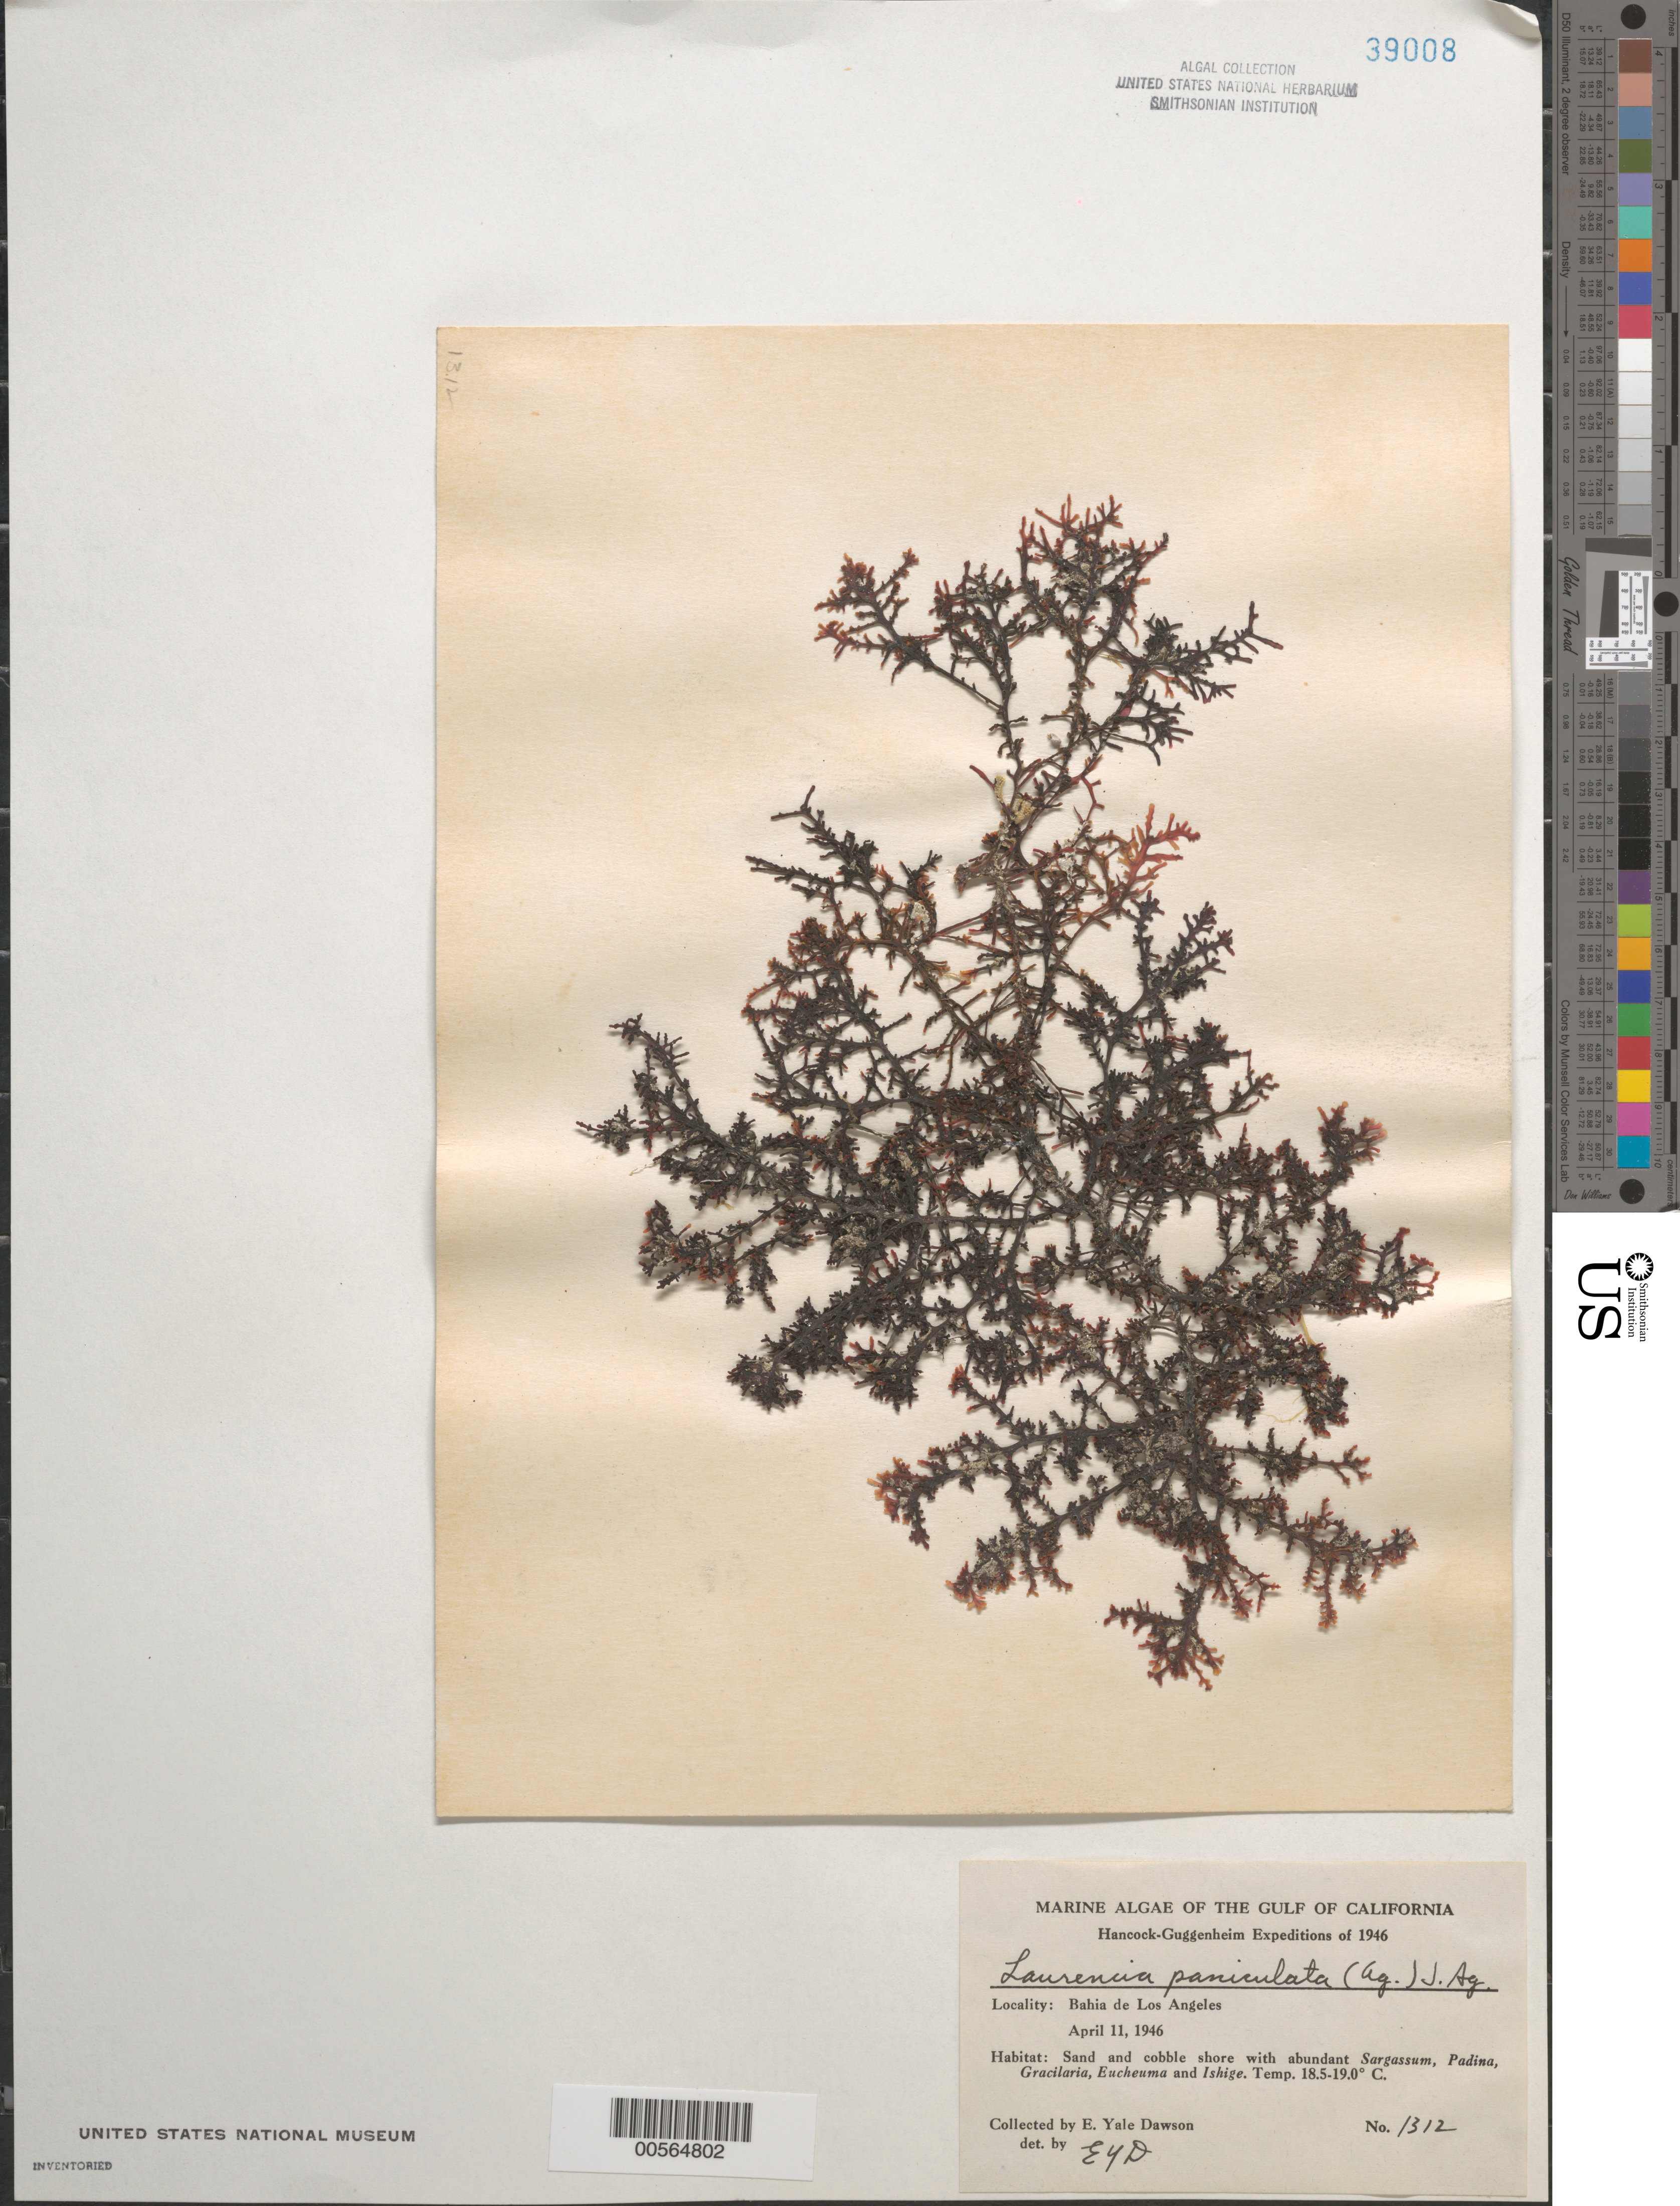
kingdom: Plantae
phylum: Rhodophyta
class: Florideophyceae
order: Ceramiales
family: Rhodomelaceae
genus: Palisada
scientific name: Palisada thuyoides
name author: (Kützing) Cassano et al.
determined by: Algae name updating Project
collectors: E. Y. Dawson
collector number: EYD 1312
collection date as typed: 11 Apr 1946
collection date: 1946-04-11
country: Mexico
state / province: Baja California Norte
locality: Bahia de Los Angeles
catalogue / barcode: US 39008